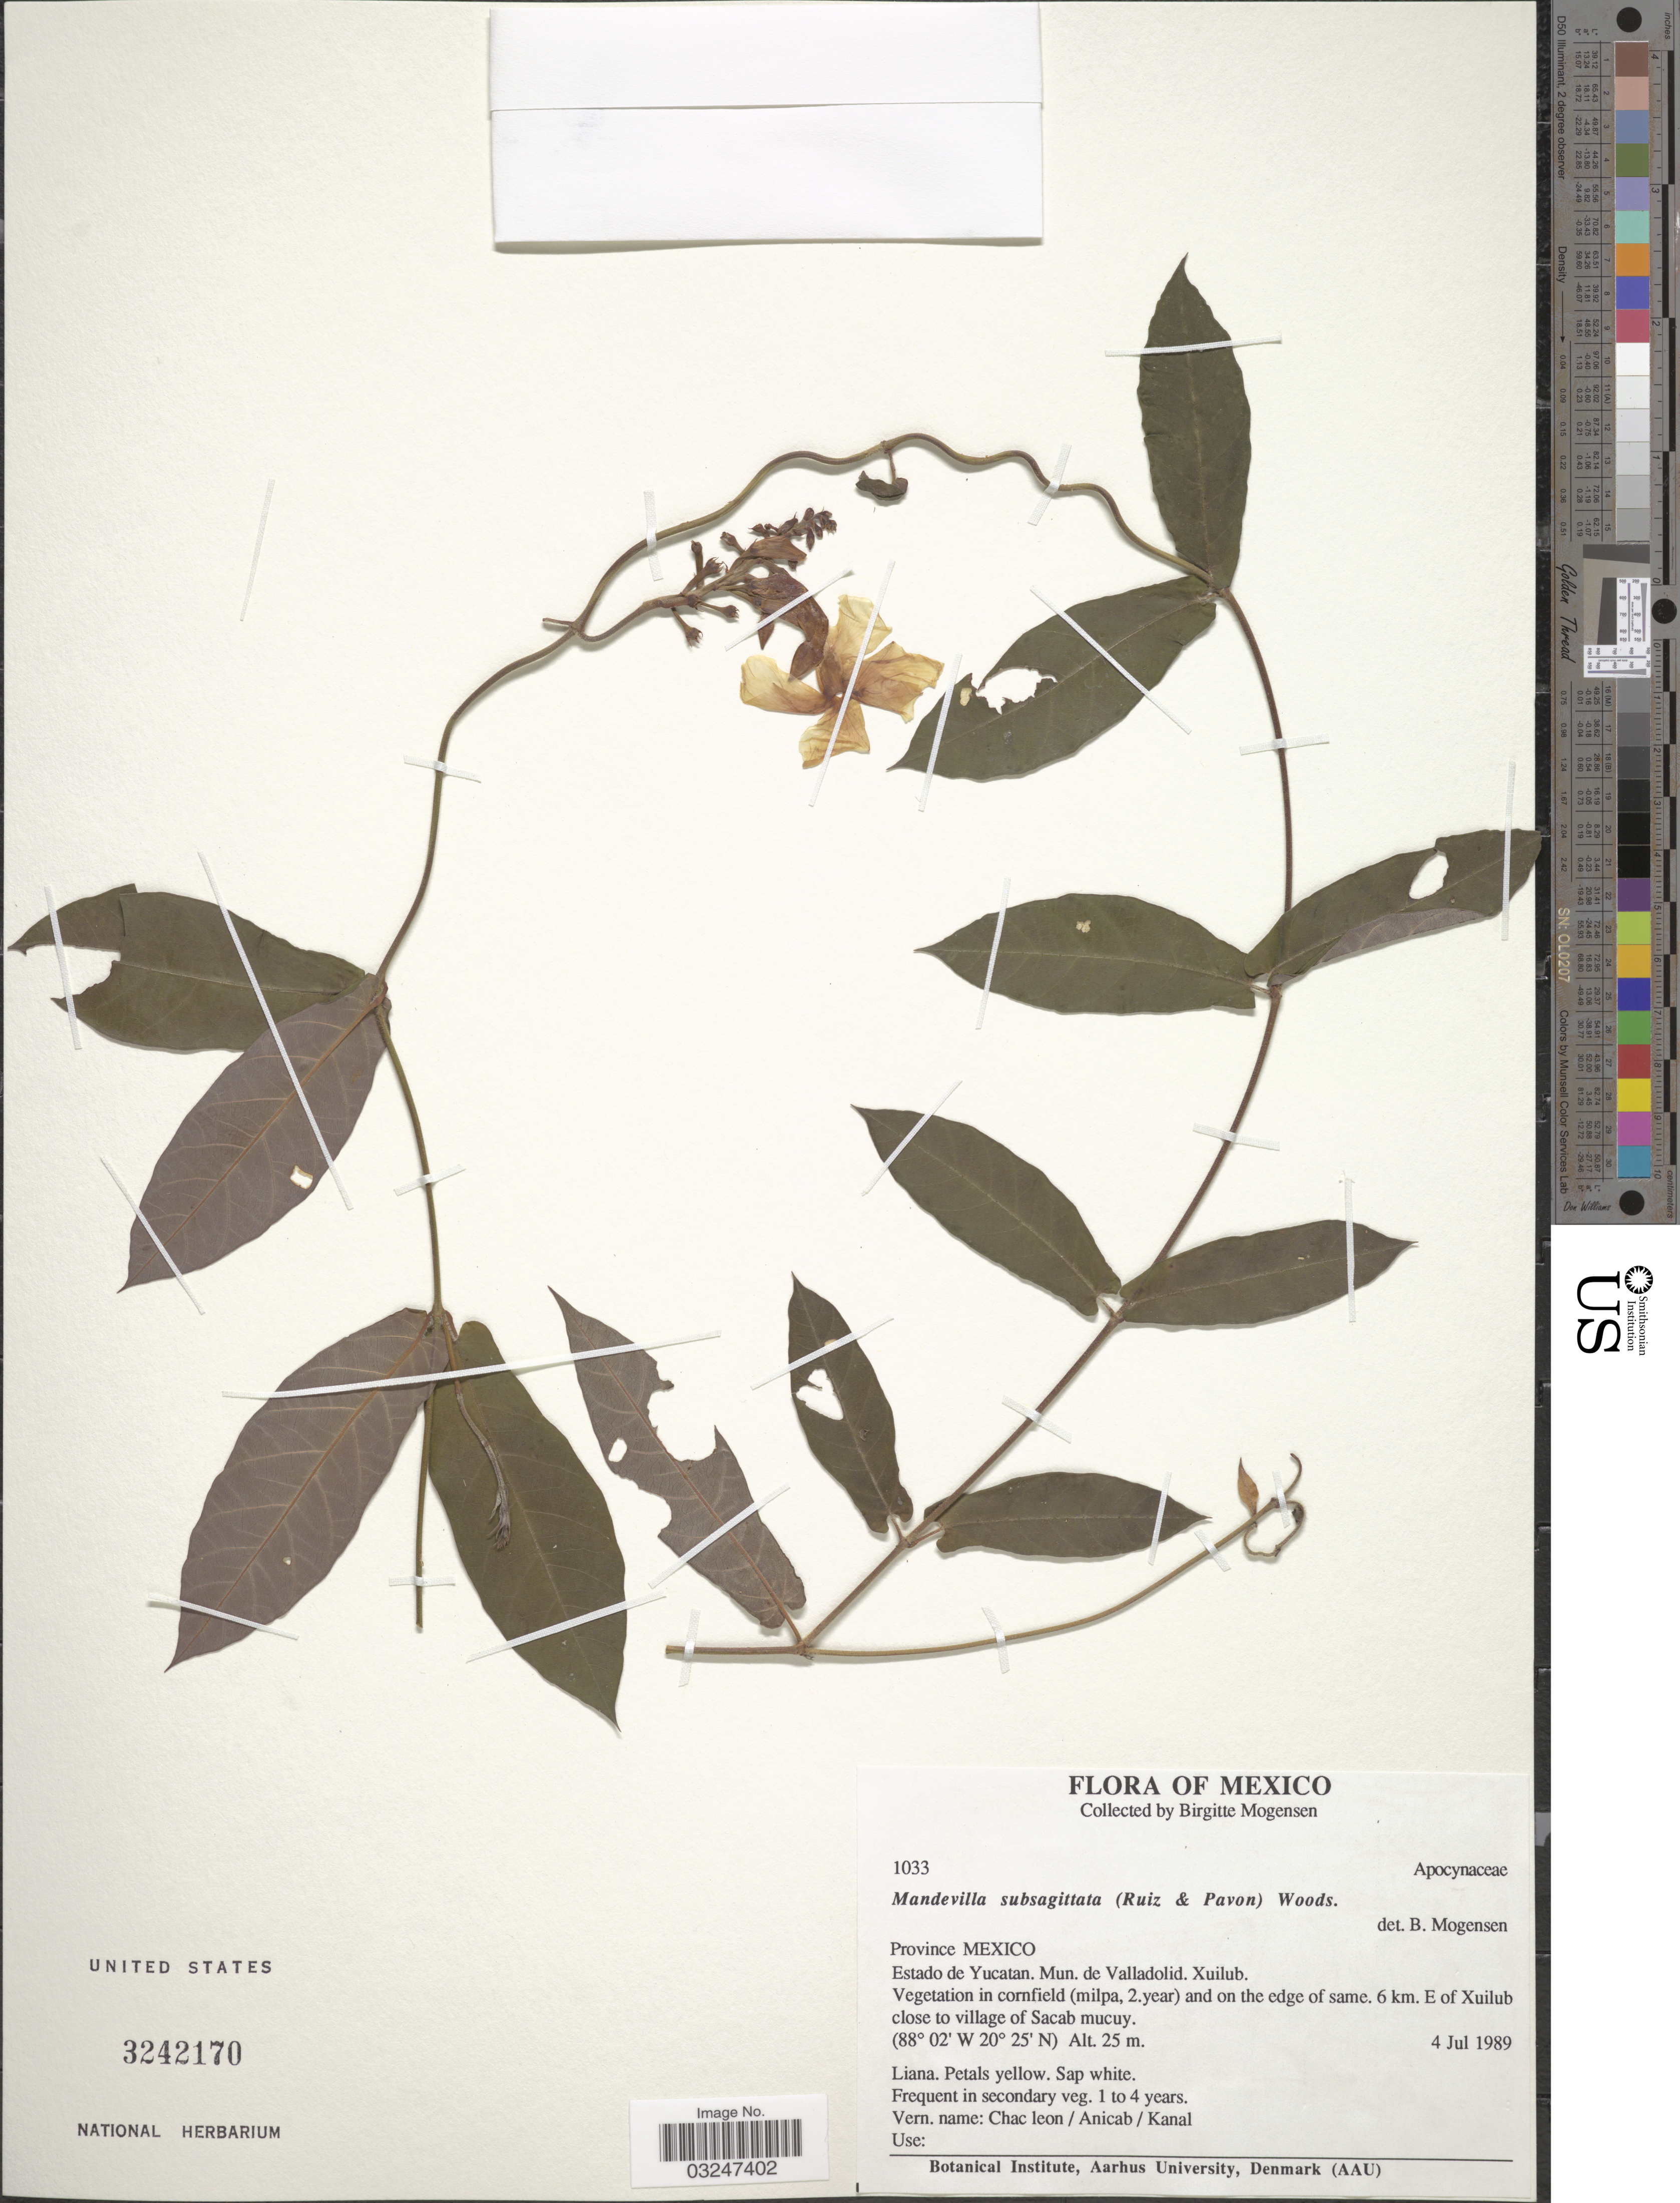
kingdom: Plantae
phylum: Tracheophyta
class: Magnoliopsida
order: Gentianales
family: Apocynaceae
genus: Mandevilla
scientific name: Mandevilla subsagittata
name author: (Ruiz & Pav.) Woodson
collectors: B. Mogensen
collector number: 1033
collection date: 1989-07-04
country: Mexico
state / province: México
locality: Province Mexico. Estado de Yucatan. Mun. de Valladolid. Xuilub. Vegetation in cornfield (milpa, 2. year) and on the edge of same. 6 km. E of Xuilub close to village of Sacab mucuy.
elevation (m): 25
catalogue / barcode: US 3242170